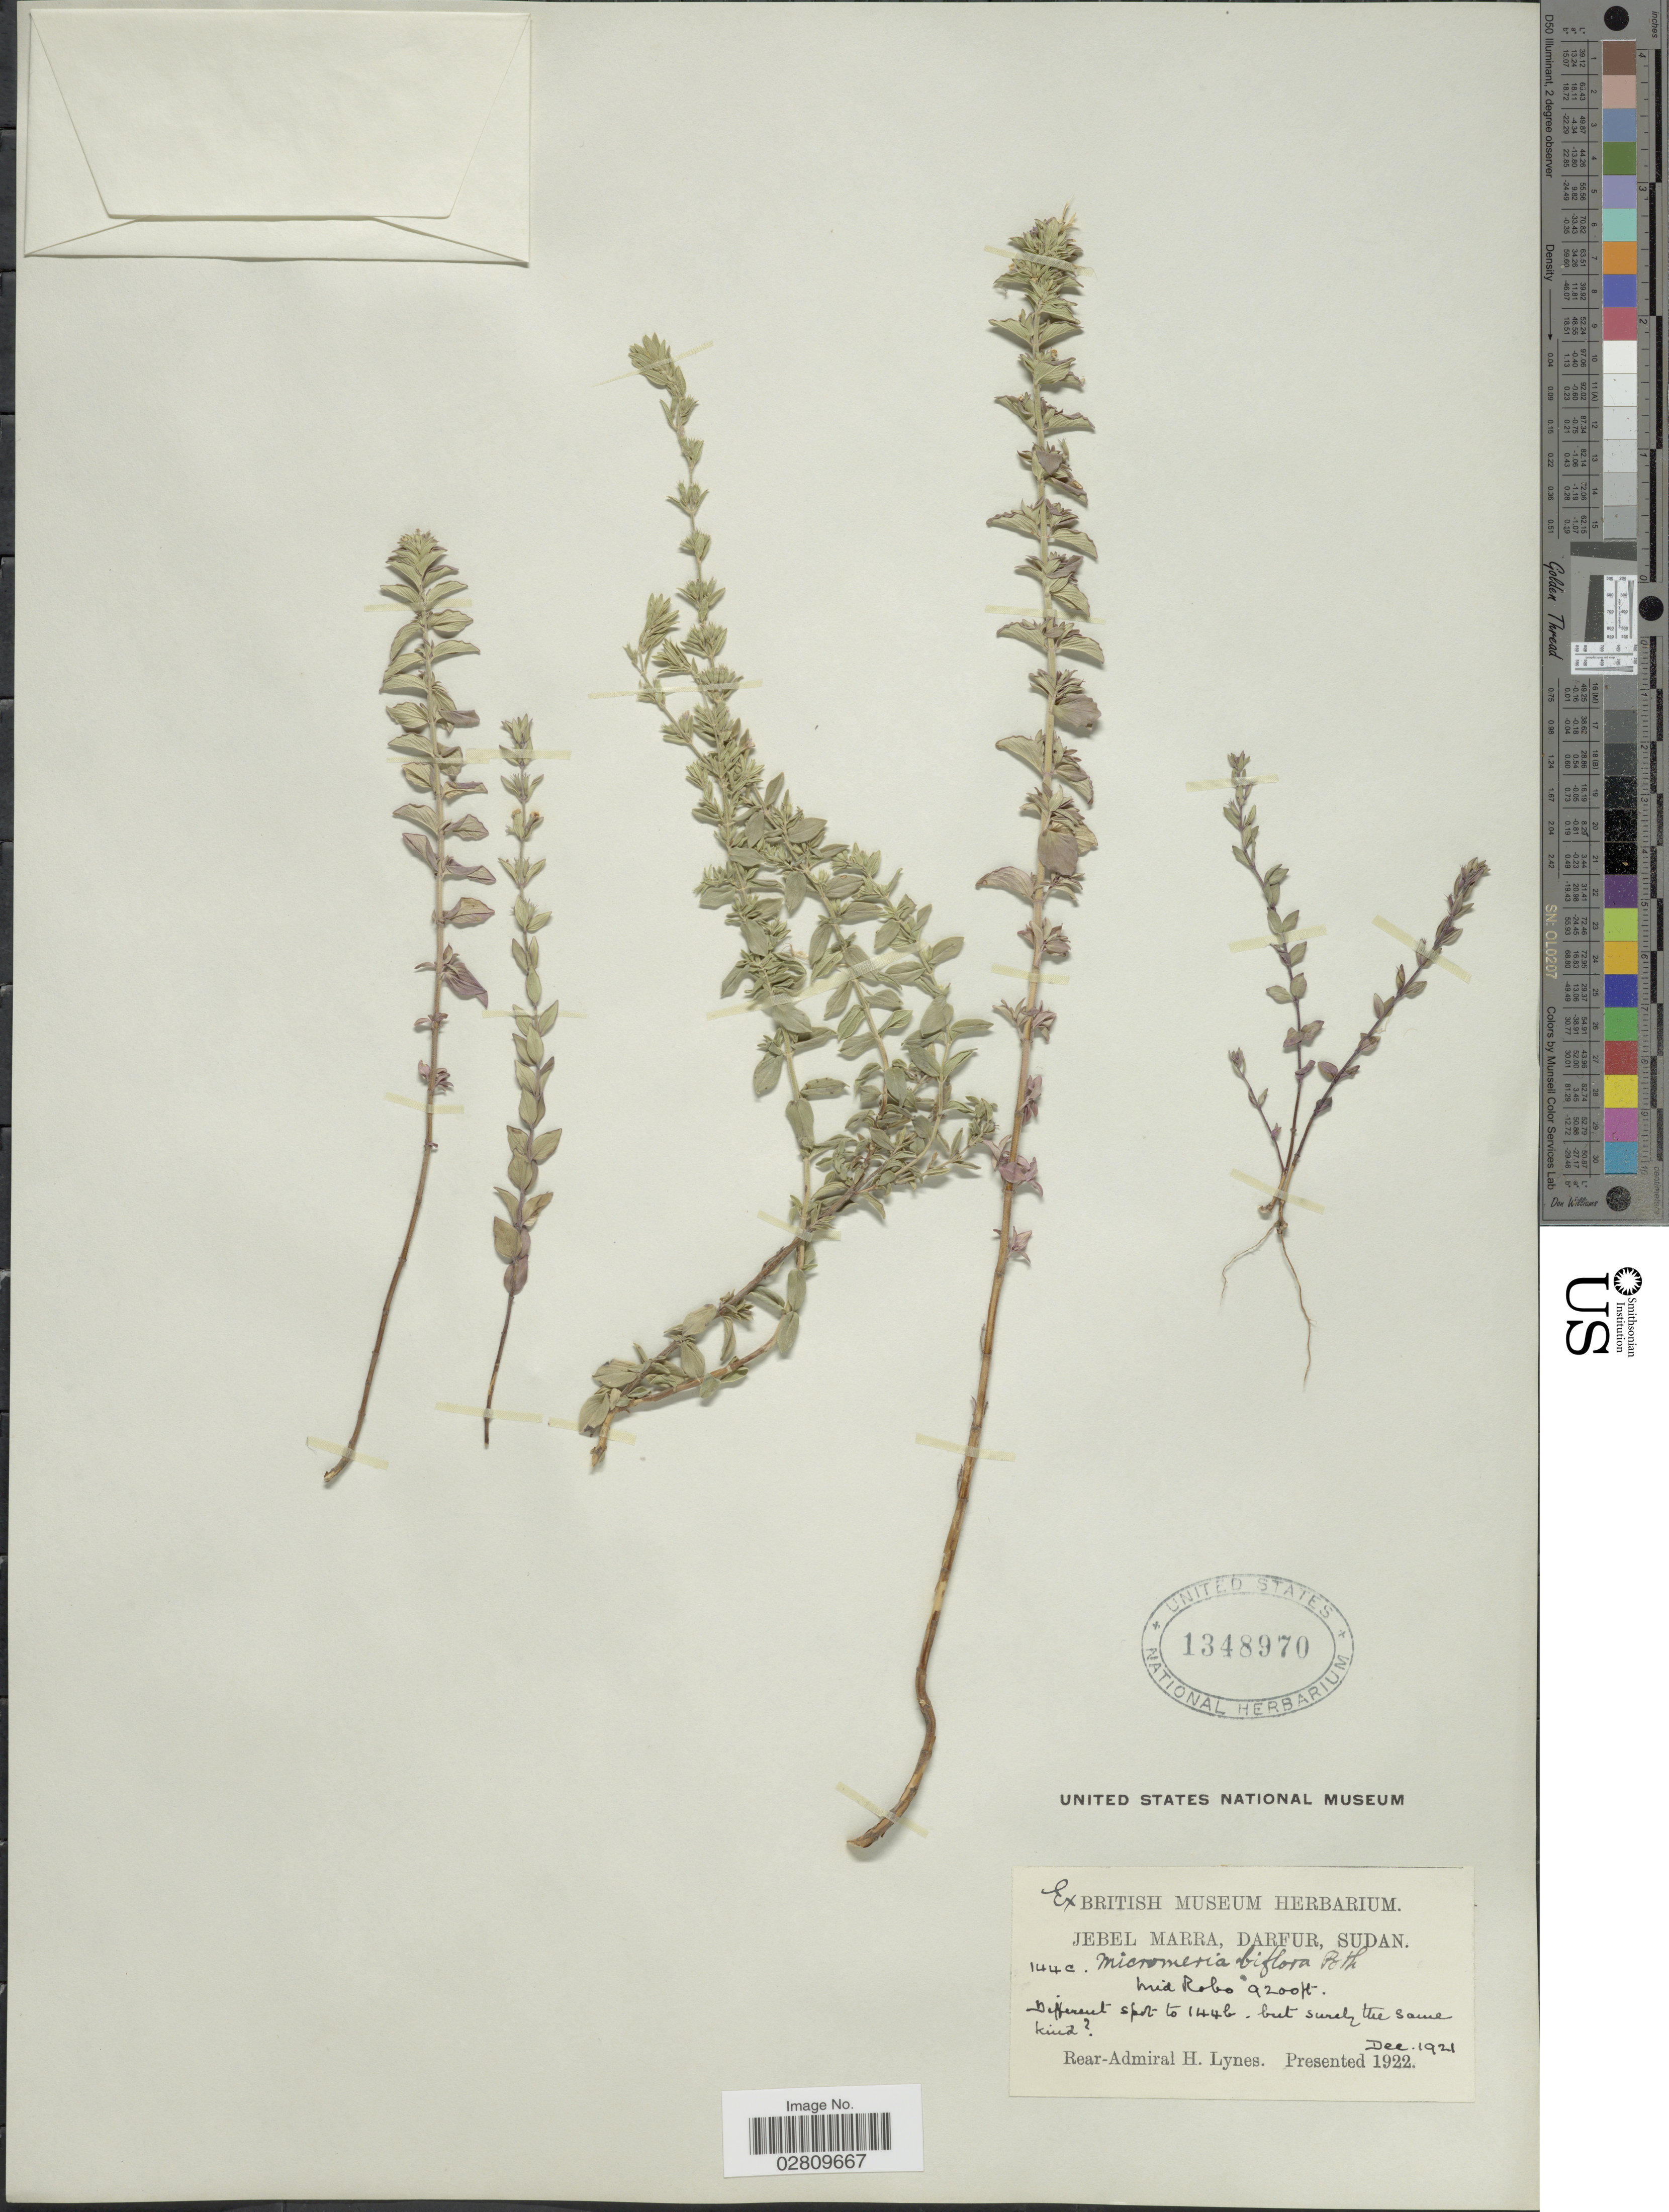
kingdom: Plantae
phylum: Tracheophyta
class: Magnoliopsida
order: Lamiales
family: Lamiaceae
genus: Micromeria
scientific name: Micromeria biflora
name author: (Buch.-Ham. ex D. Don) Benth.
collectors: H. Lynes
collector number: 144c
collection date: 1921-12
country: Sudan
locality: Mid Robo.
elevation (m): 2804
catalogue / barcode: US 1348970